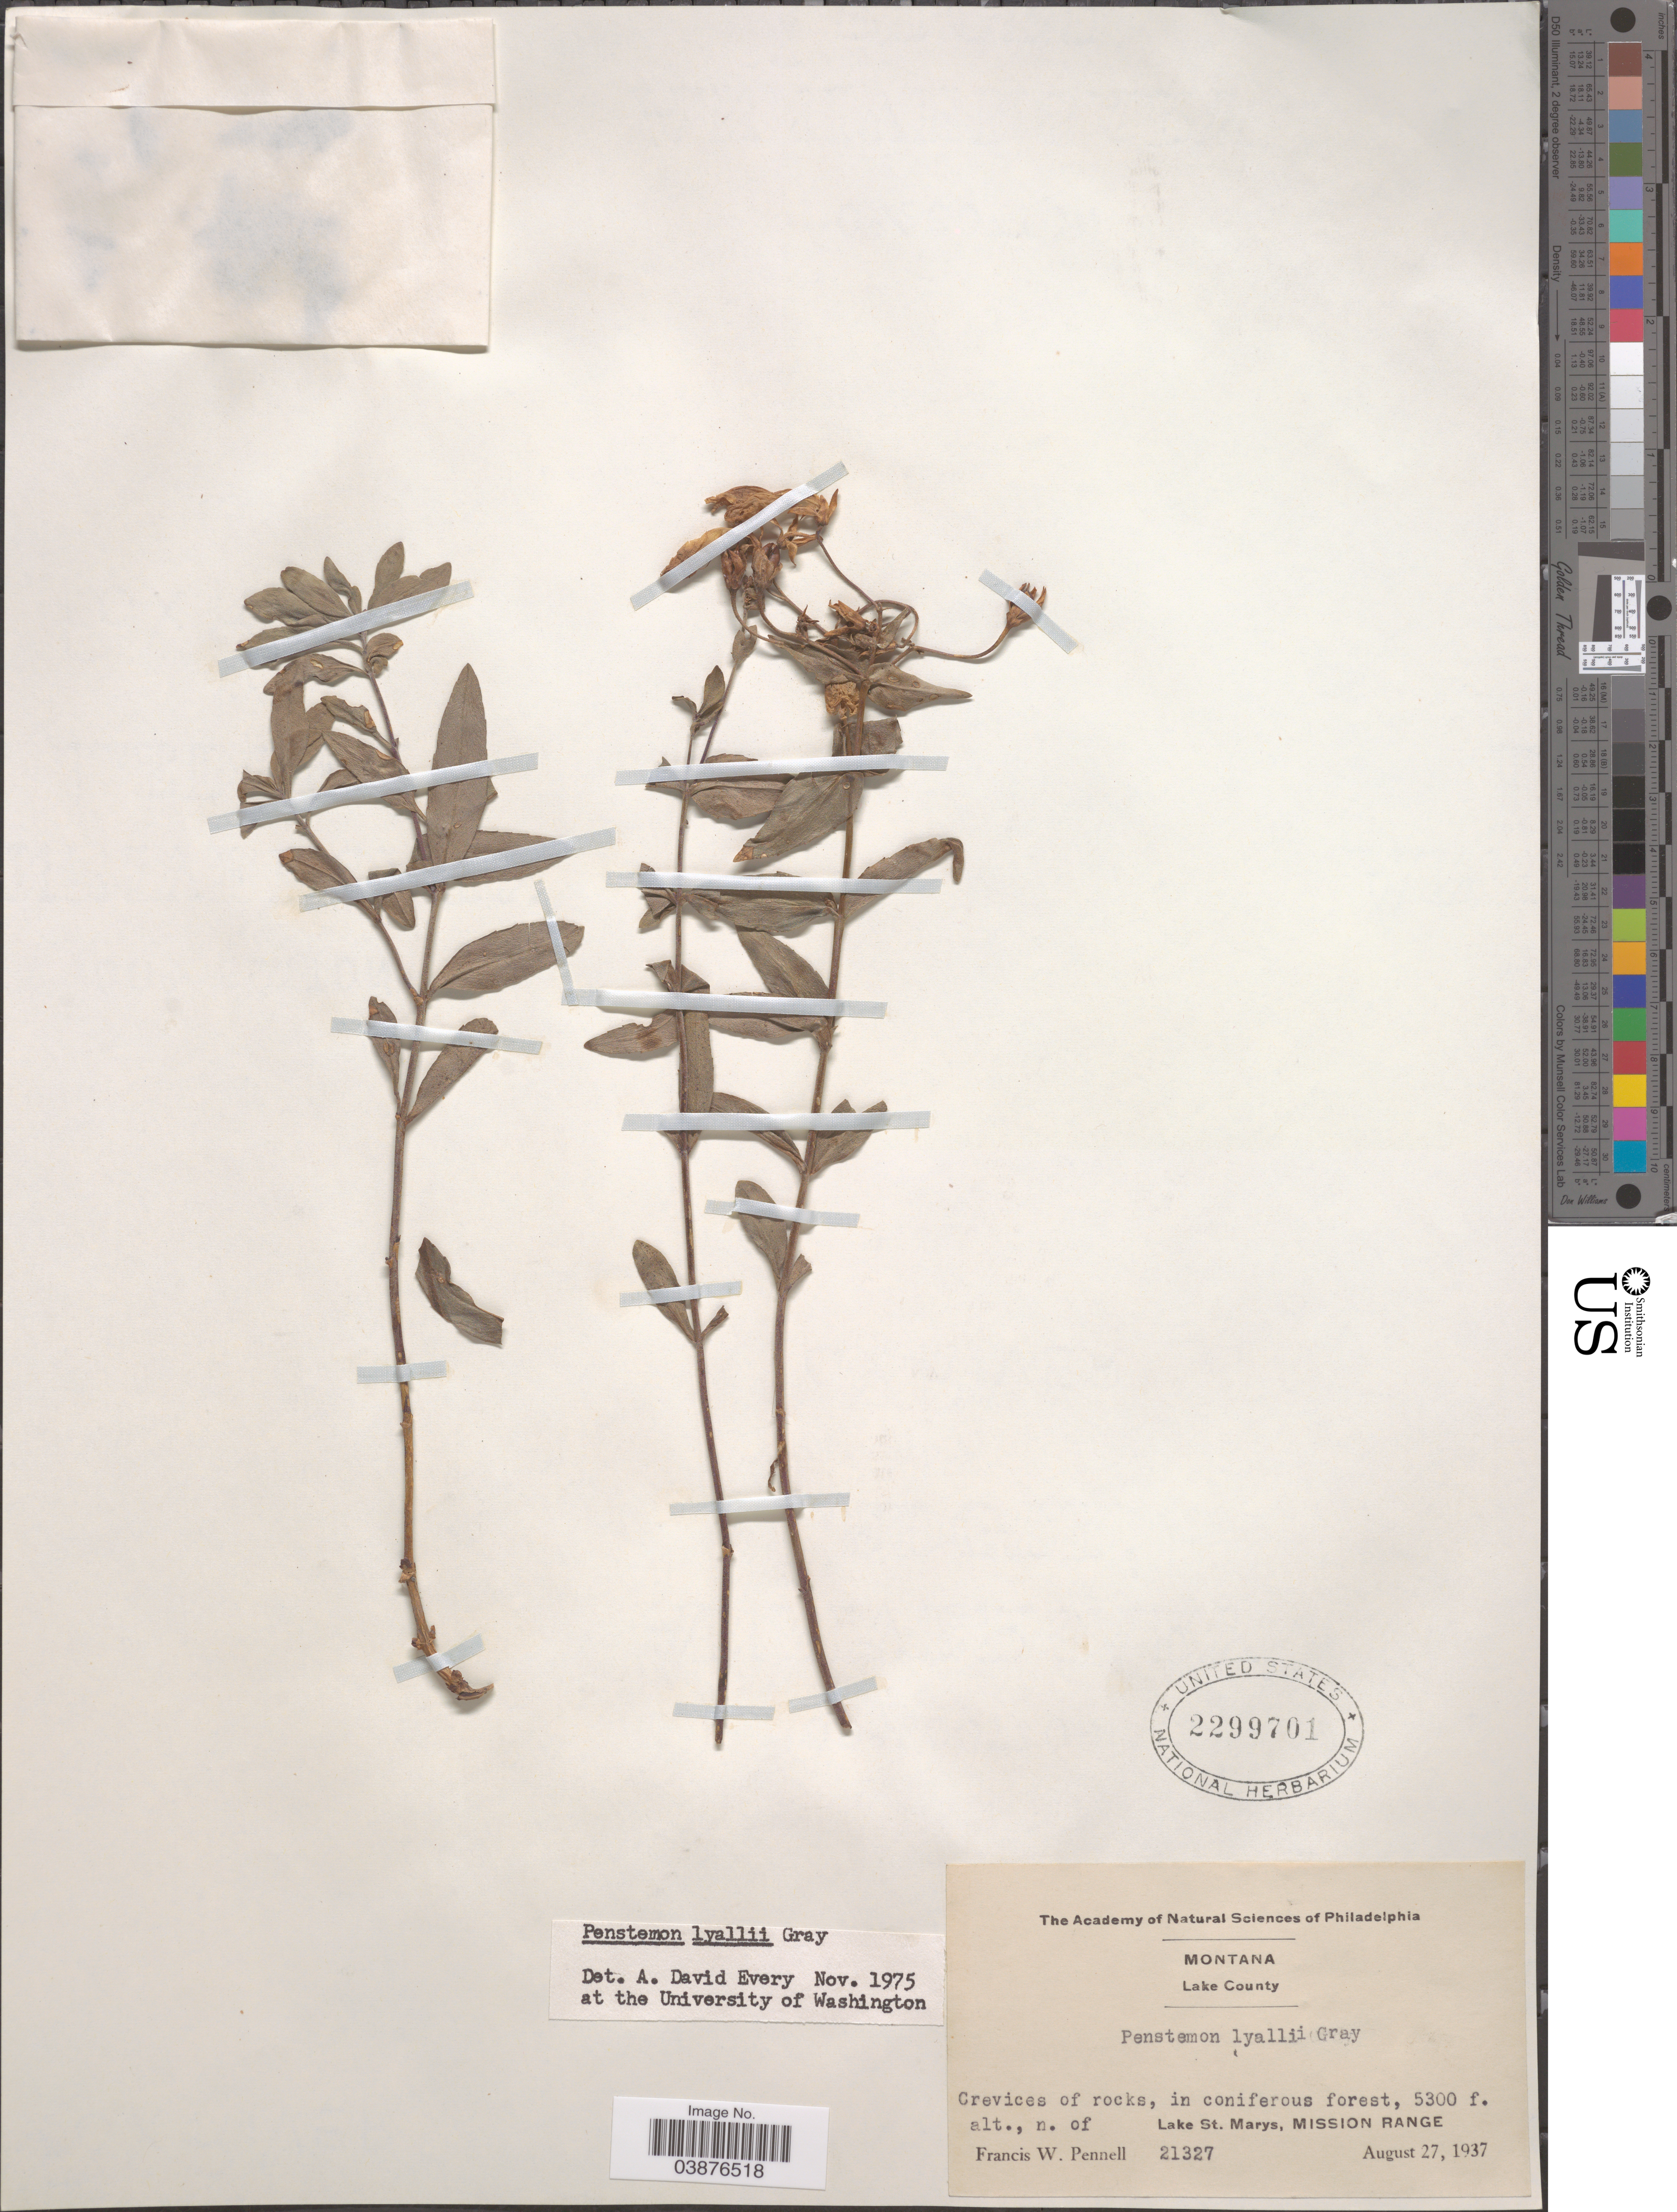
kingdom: Plantae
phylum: Tracheophyta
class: Magnoliopsida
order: Lamiales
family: Plantaginaceae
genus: Penstemon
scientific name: Penstemon lyallii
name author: (A. Gray) A. Gray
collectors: F. W. Pennell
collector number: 21327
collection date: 1937-08-27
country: United States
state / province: Montana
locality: Lake County. N. of Lake St. Marys, Mission Range.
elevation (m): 1615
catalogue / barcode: US 2299701